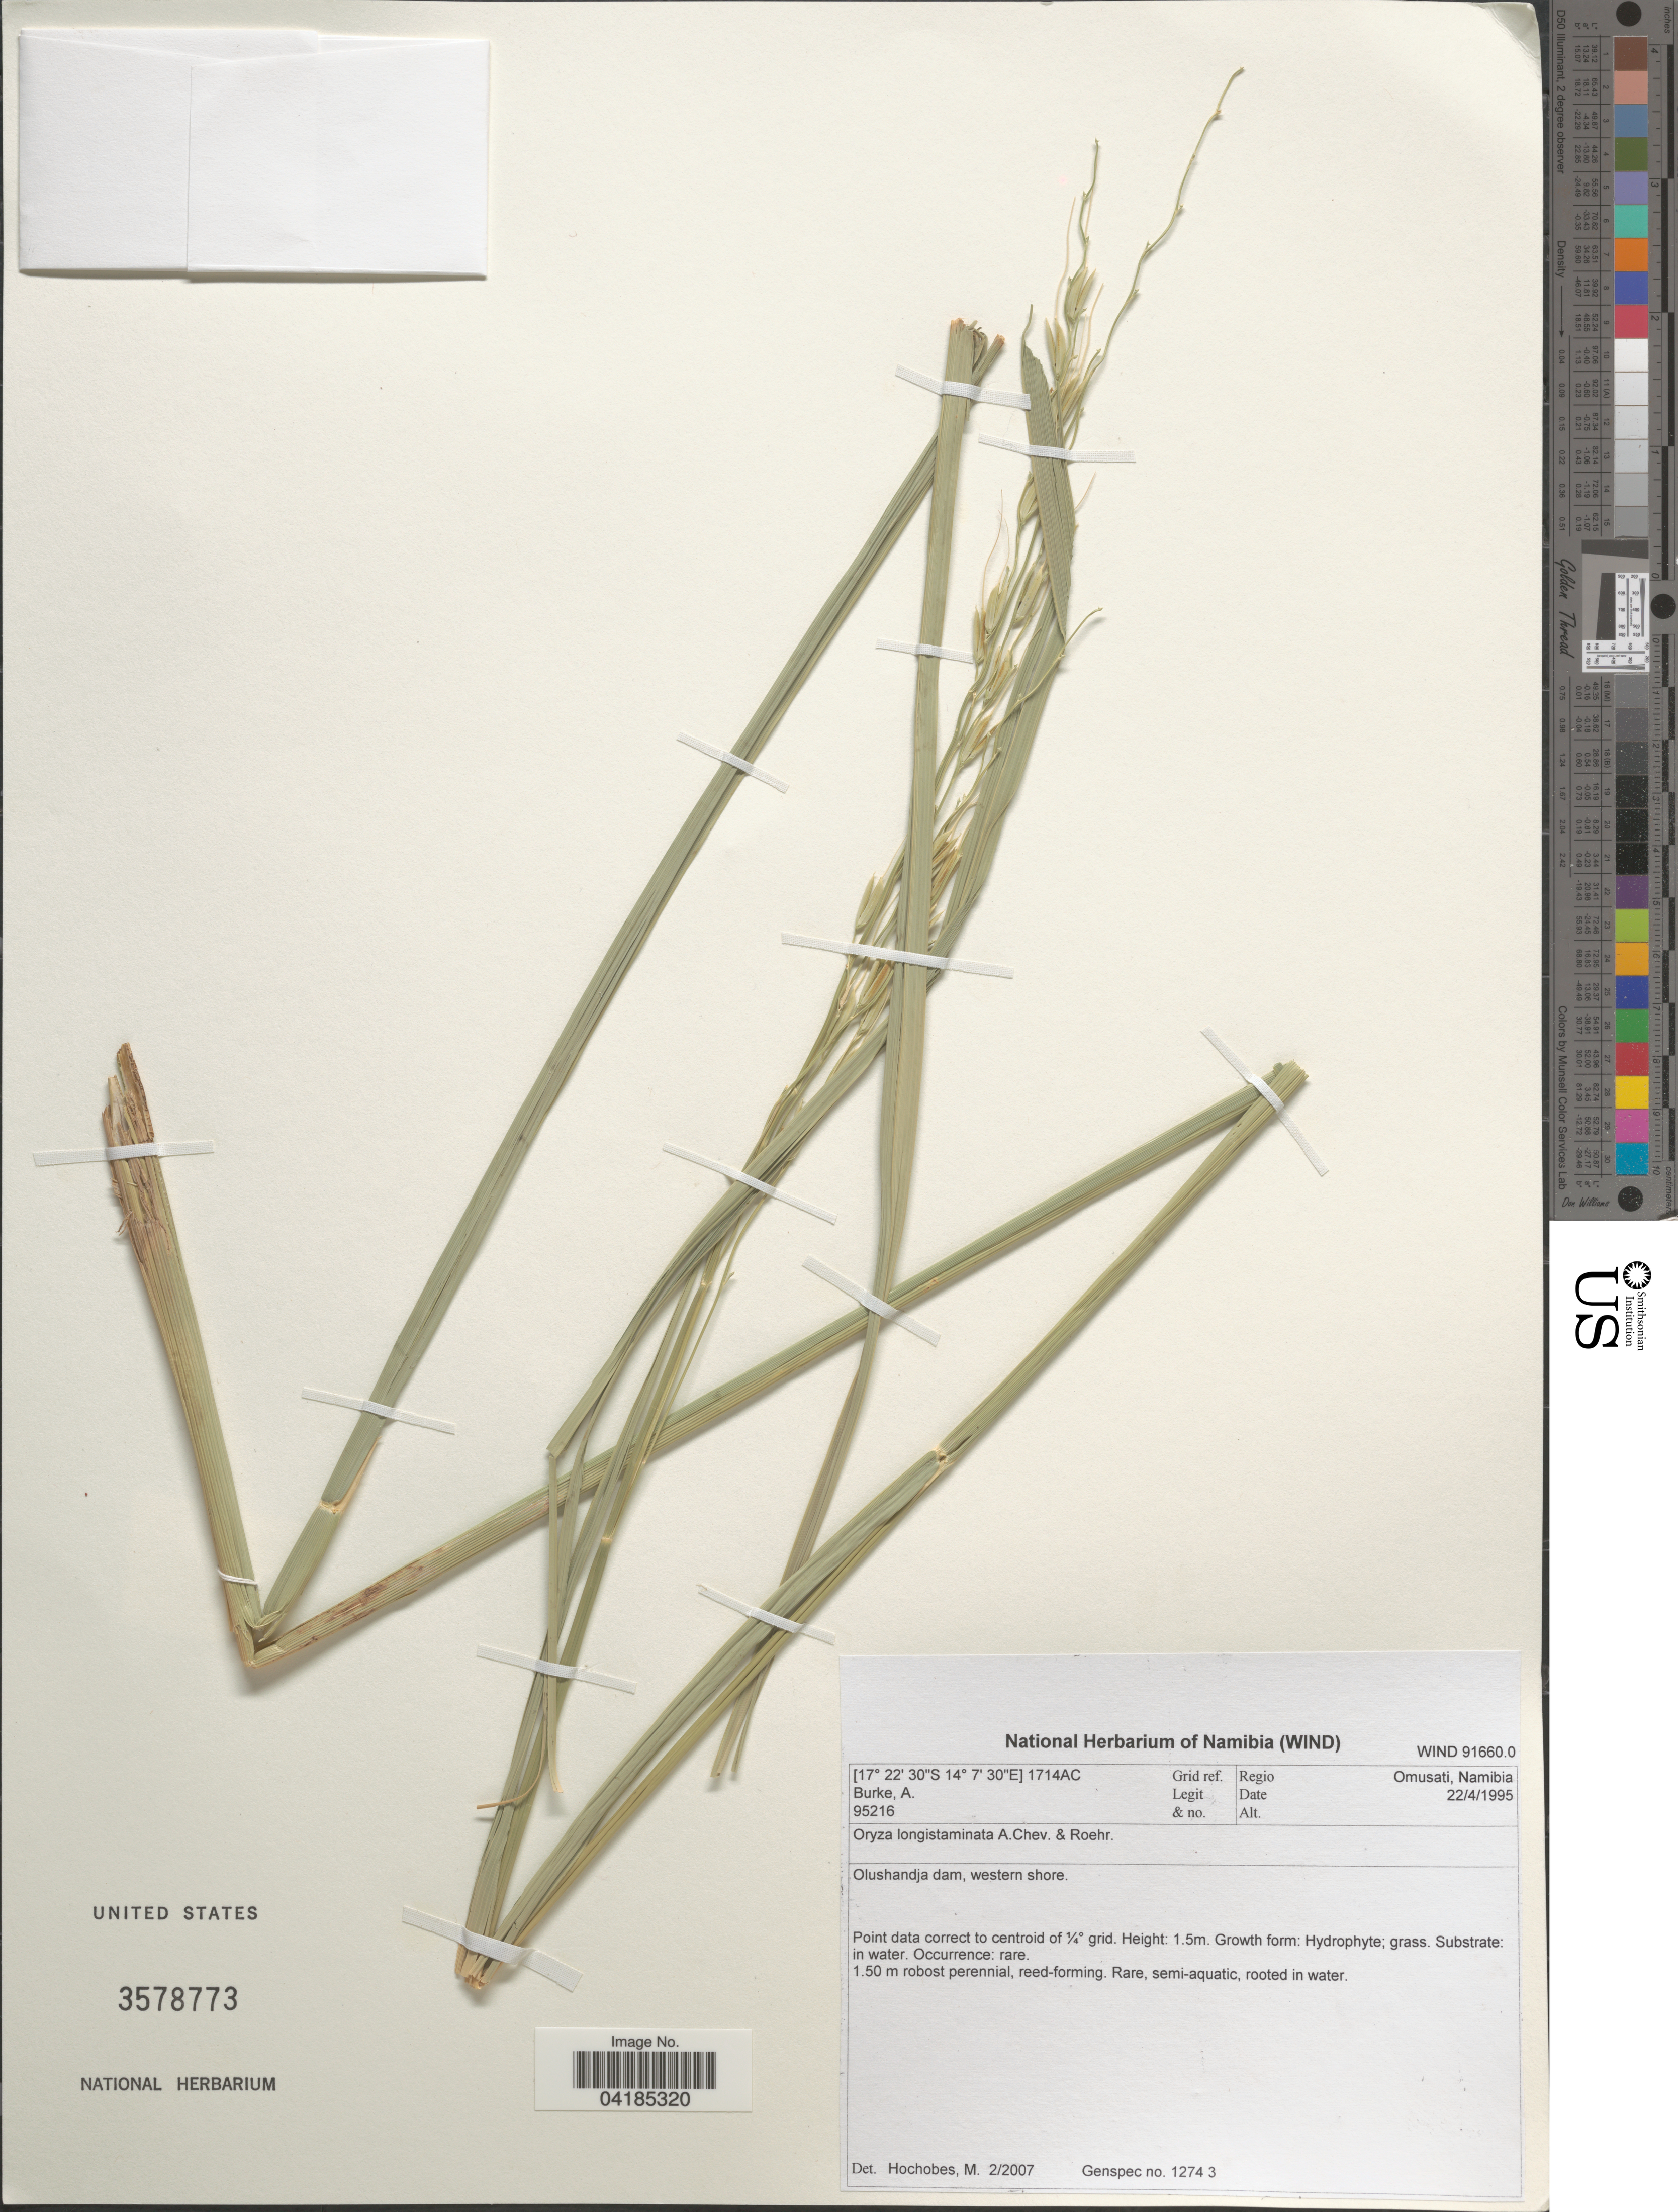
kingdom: Plantae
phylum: Tracheophyta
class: Liliopsida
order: Poales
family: Poaceae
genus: Oryza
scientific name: Oryza longistaminata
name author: A. Chev. & Roehr.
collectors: A. Burke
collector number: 95216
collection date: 1995-04-22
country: Namibia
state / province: Omusati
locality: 1714AC. Grid ref. Regio Omusati. Olushandja dam ,western shore.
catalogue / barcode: US 9578773